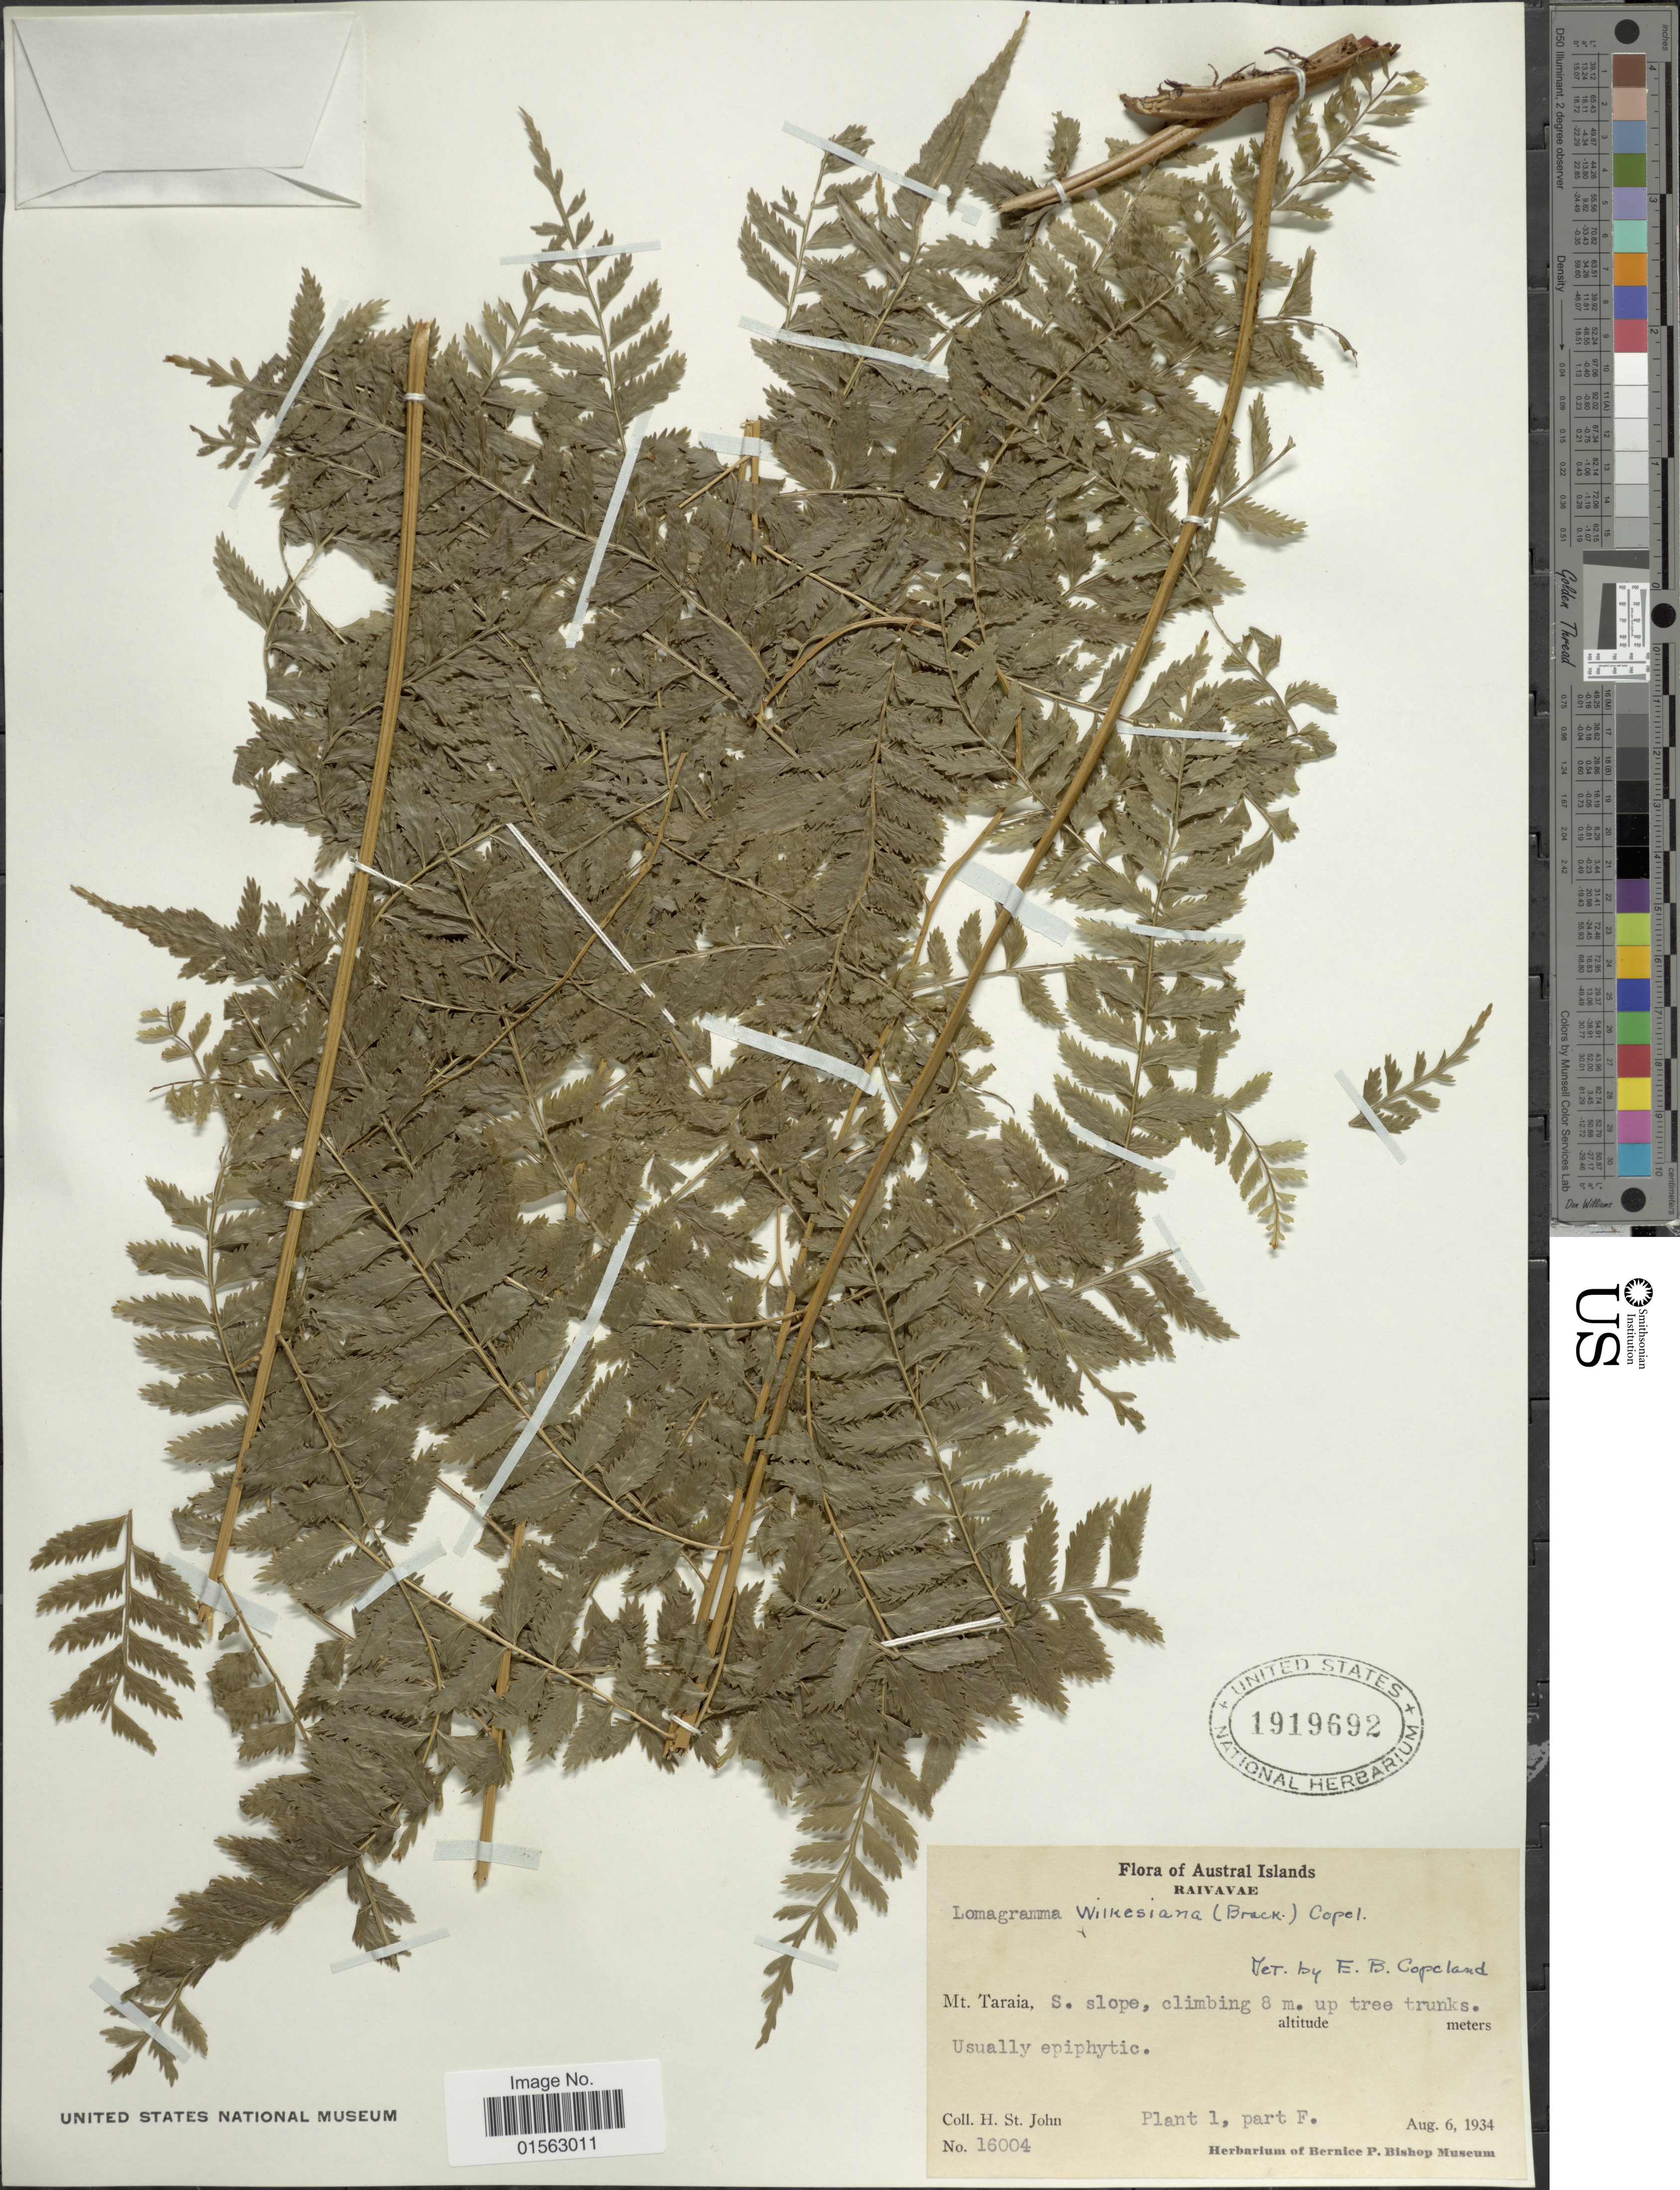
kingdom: Plantae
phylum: Tracheophyta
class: Polypodiopsida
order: Polypodiales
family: Dryopteridaceae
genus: Teratophyllum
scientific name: Teratophyllum wilkesianum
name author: (Brack.) Holttum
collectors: H. St. John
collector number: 16004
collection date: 1934-08-06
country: French Polynesia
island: Raivavae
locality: Austral Islands, Raivavae, Mt. Taraia, S. slope, climbing 8 m. up tree trunks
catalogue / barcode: US 1919692